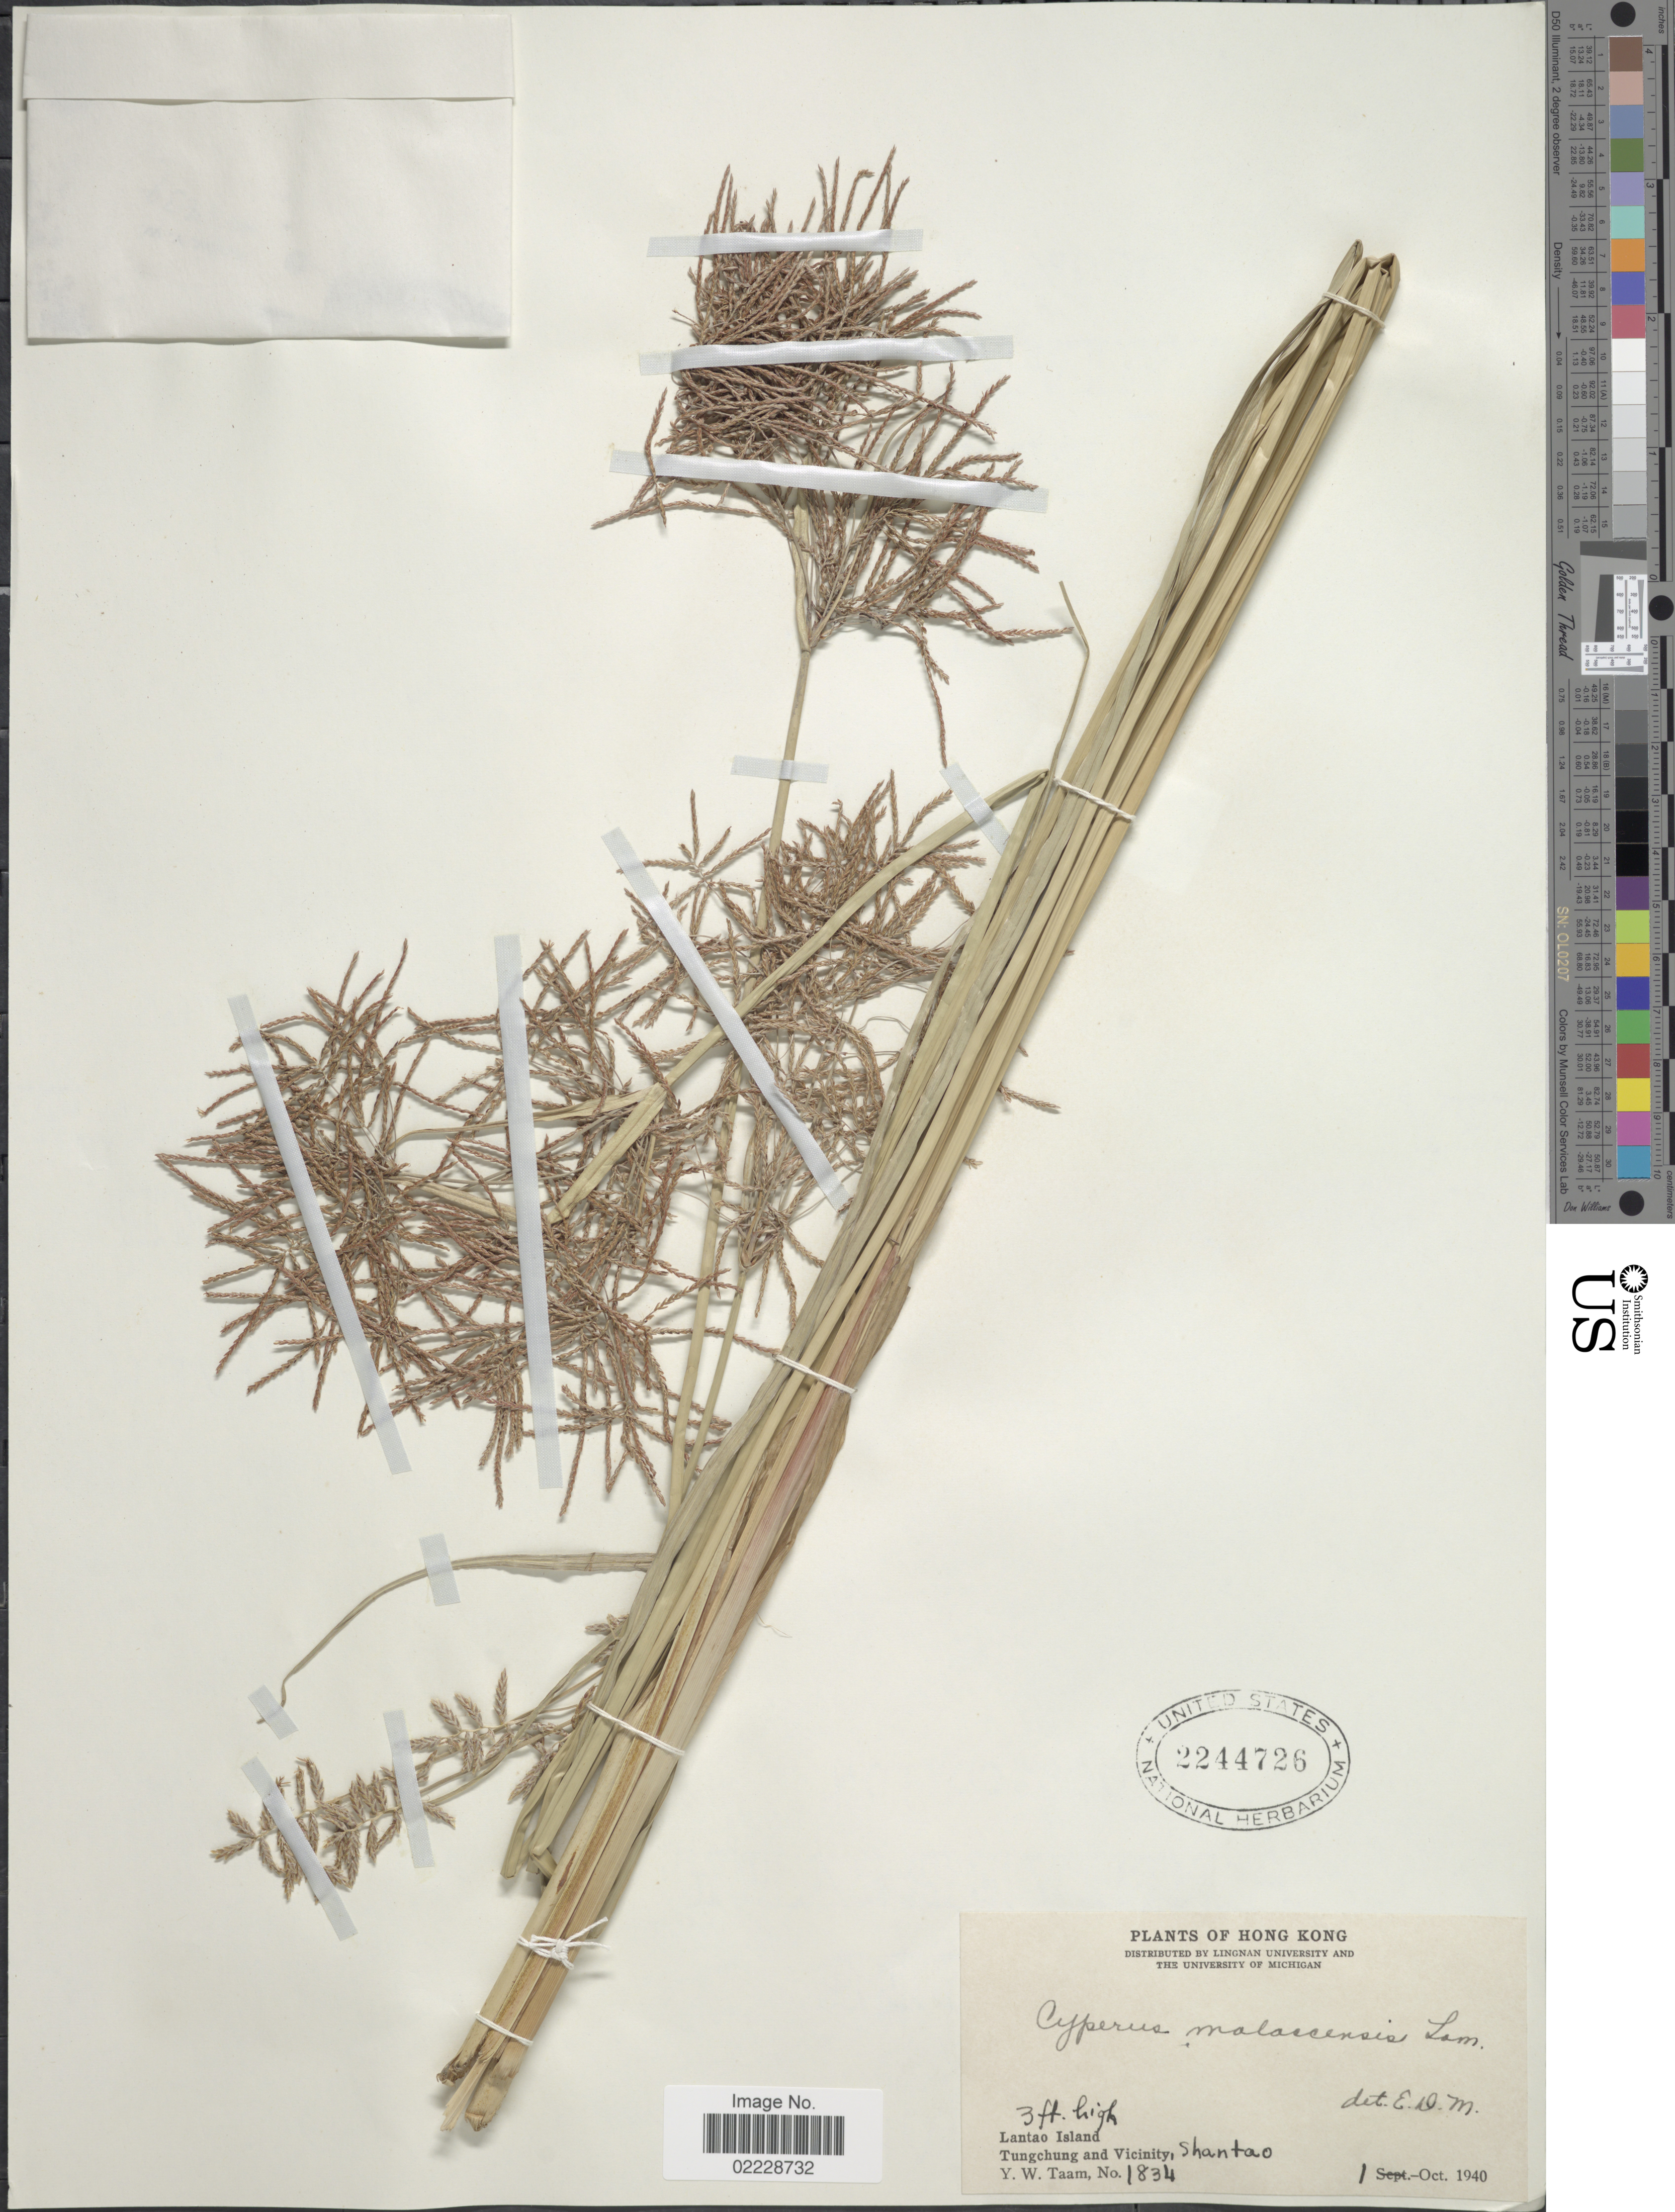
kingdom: Plantae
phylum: Tracheophyta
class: Liliopsida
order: Poales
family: Cyperaceae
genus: Cyperus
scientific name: Cyperus malaccensis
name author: Lam.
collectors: Y. W. Taam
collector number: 1834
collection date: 1940-10-01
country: China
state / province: Hong Kong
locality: Lantao Island, Tungchung and Vicinity, Shantao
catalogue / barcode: US 2244726